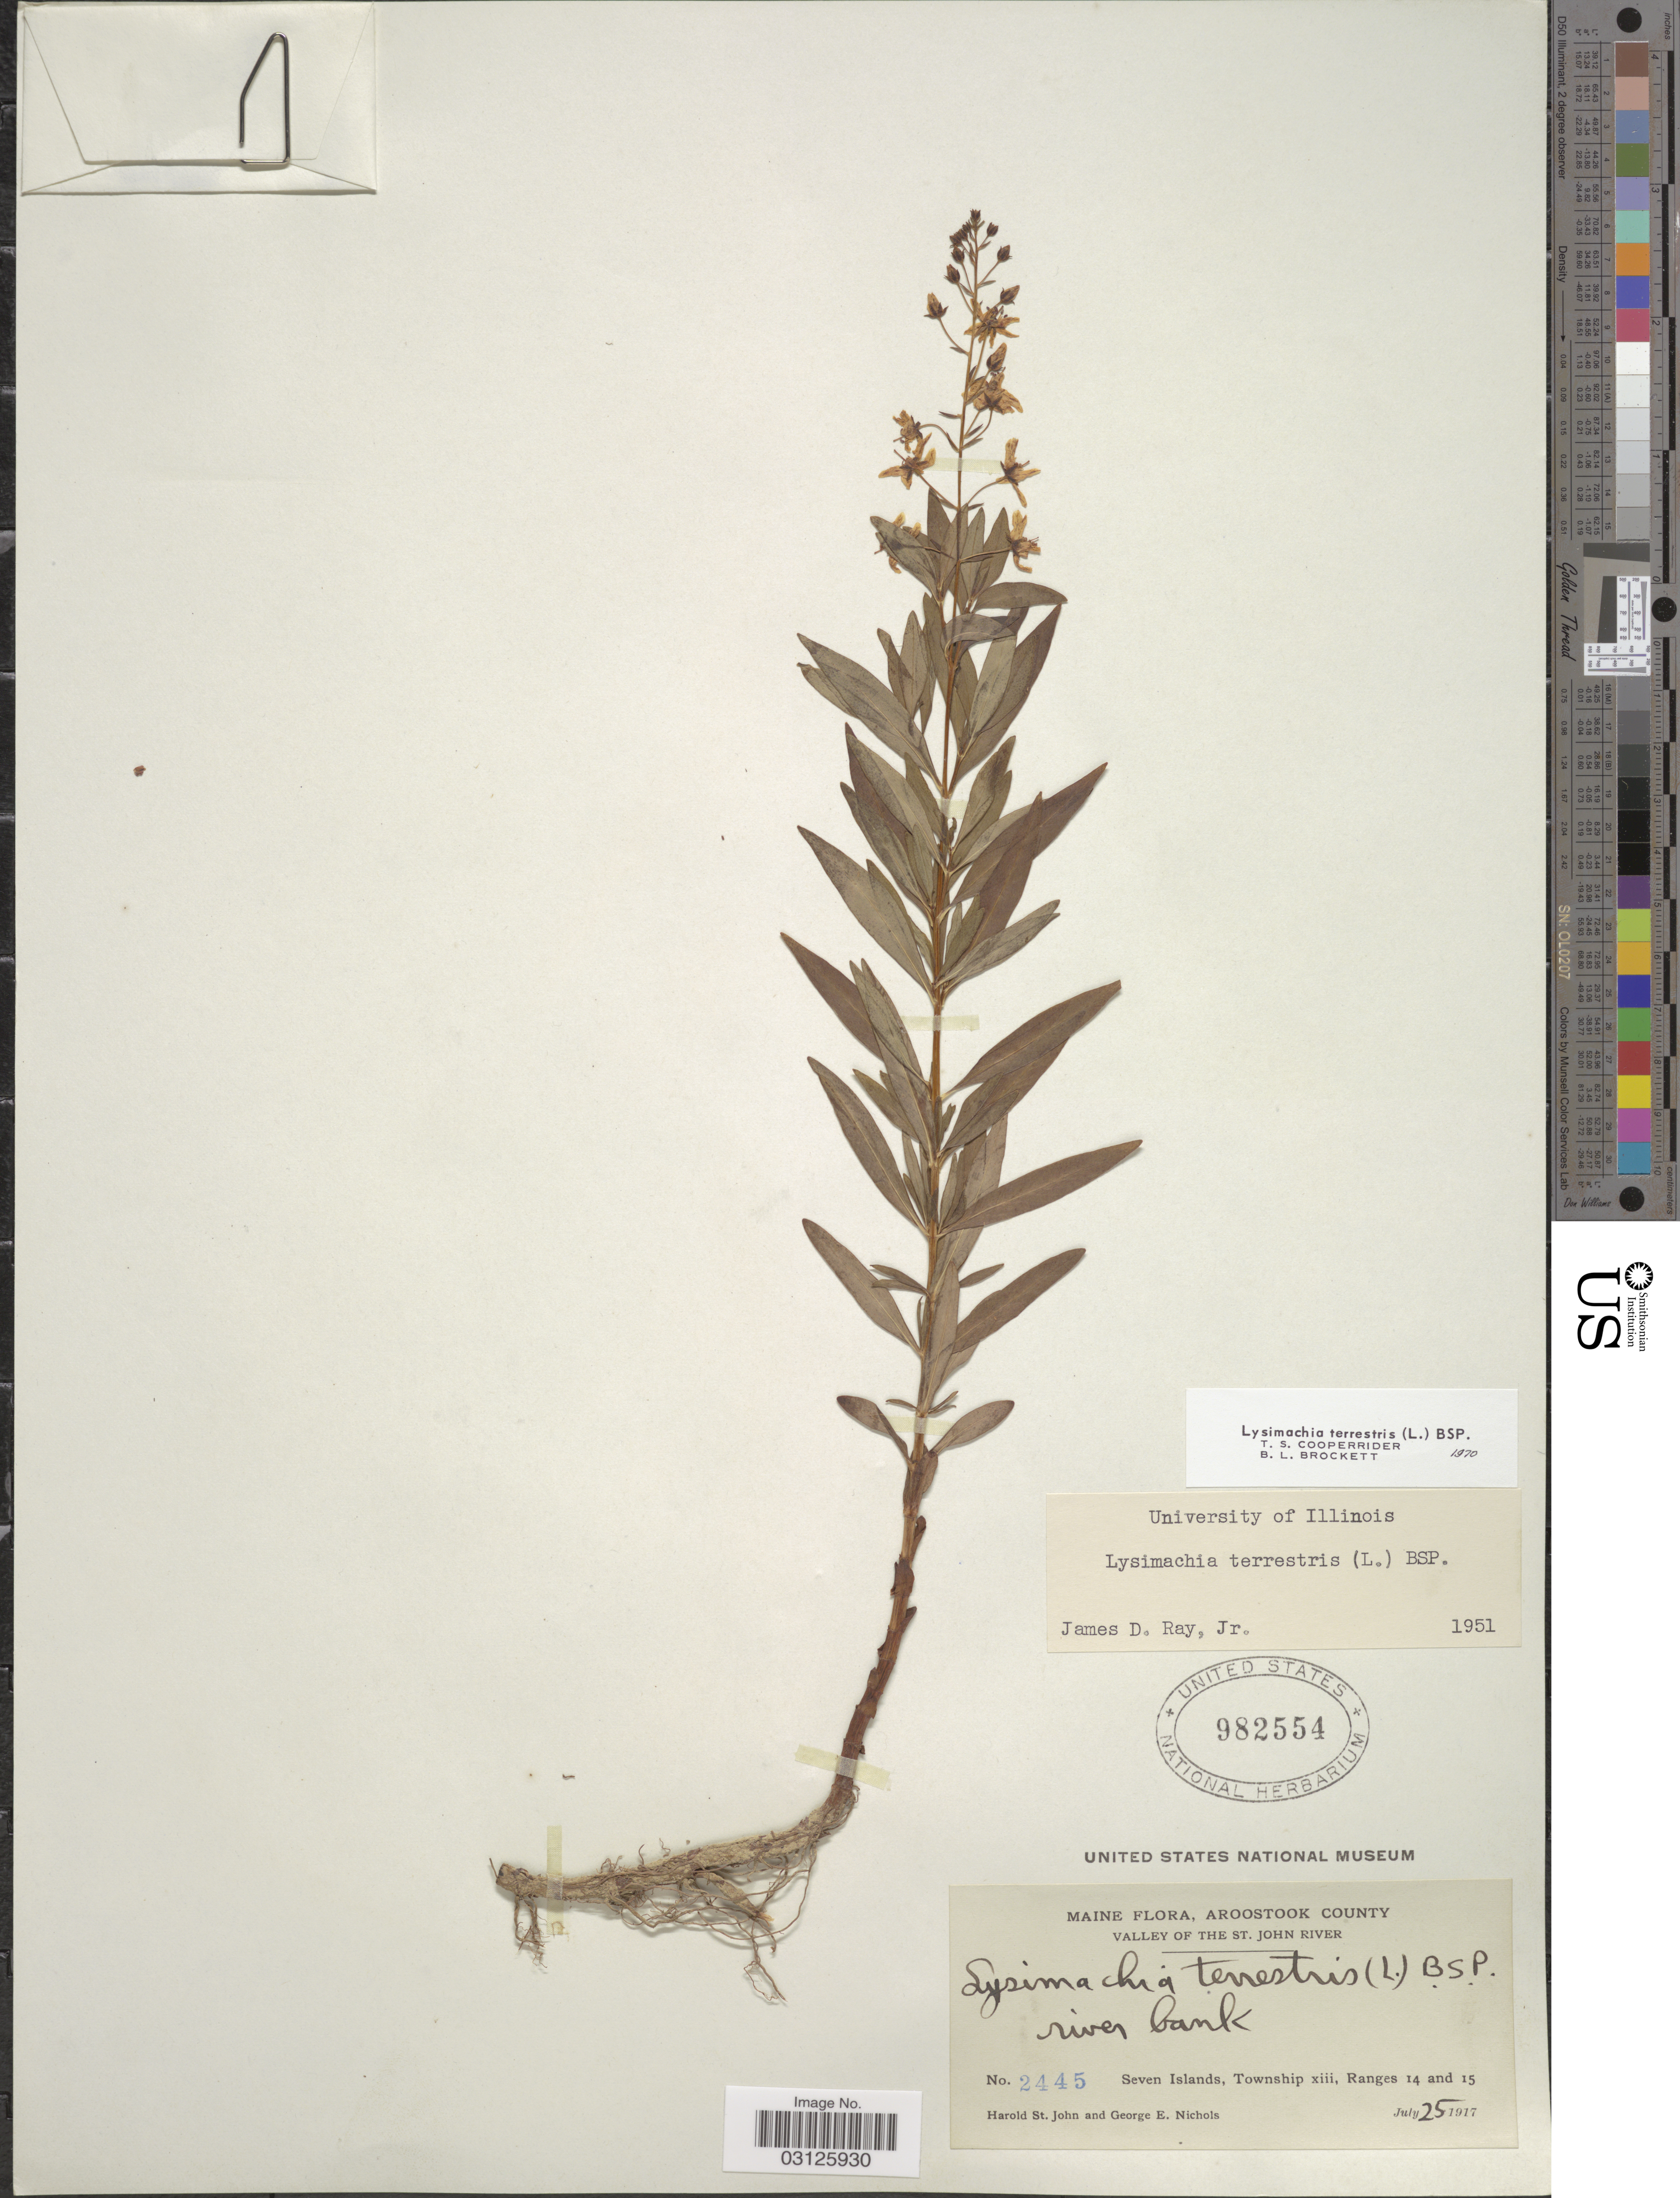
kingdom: Plantae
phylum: Tracheophyta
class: Magnoliopsida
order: Ericales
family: Primulaceae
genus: Lysimachia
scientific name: Lysimachia terrestris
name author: (L.) Britton, Stearns & Poggenb.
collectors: H. St. John & G. E. Nichols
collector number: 2445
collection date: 1917-07-25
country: United States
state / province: Maine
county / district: Aroostook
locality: Valley of the St. John River. Seven Islands, Township xiii, Ranges and 14 and 15.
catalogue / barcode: US 982554